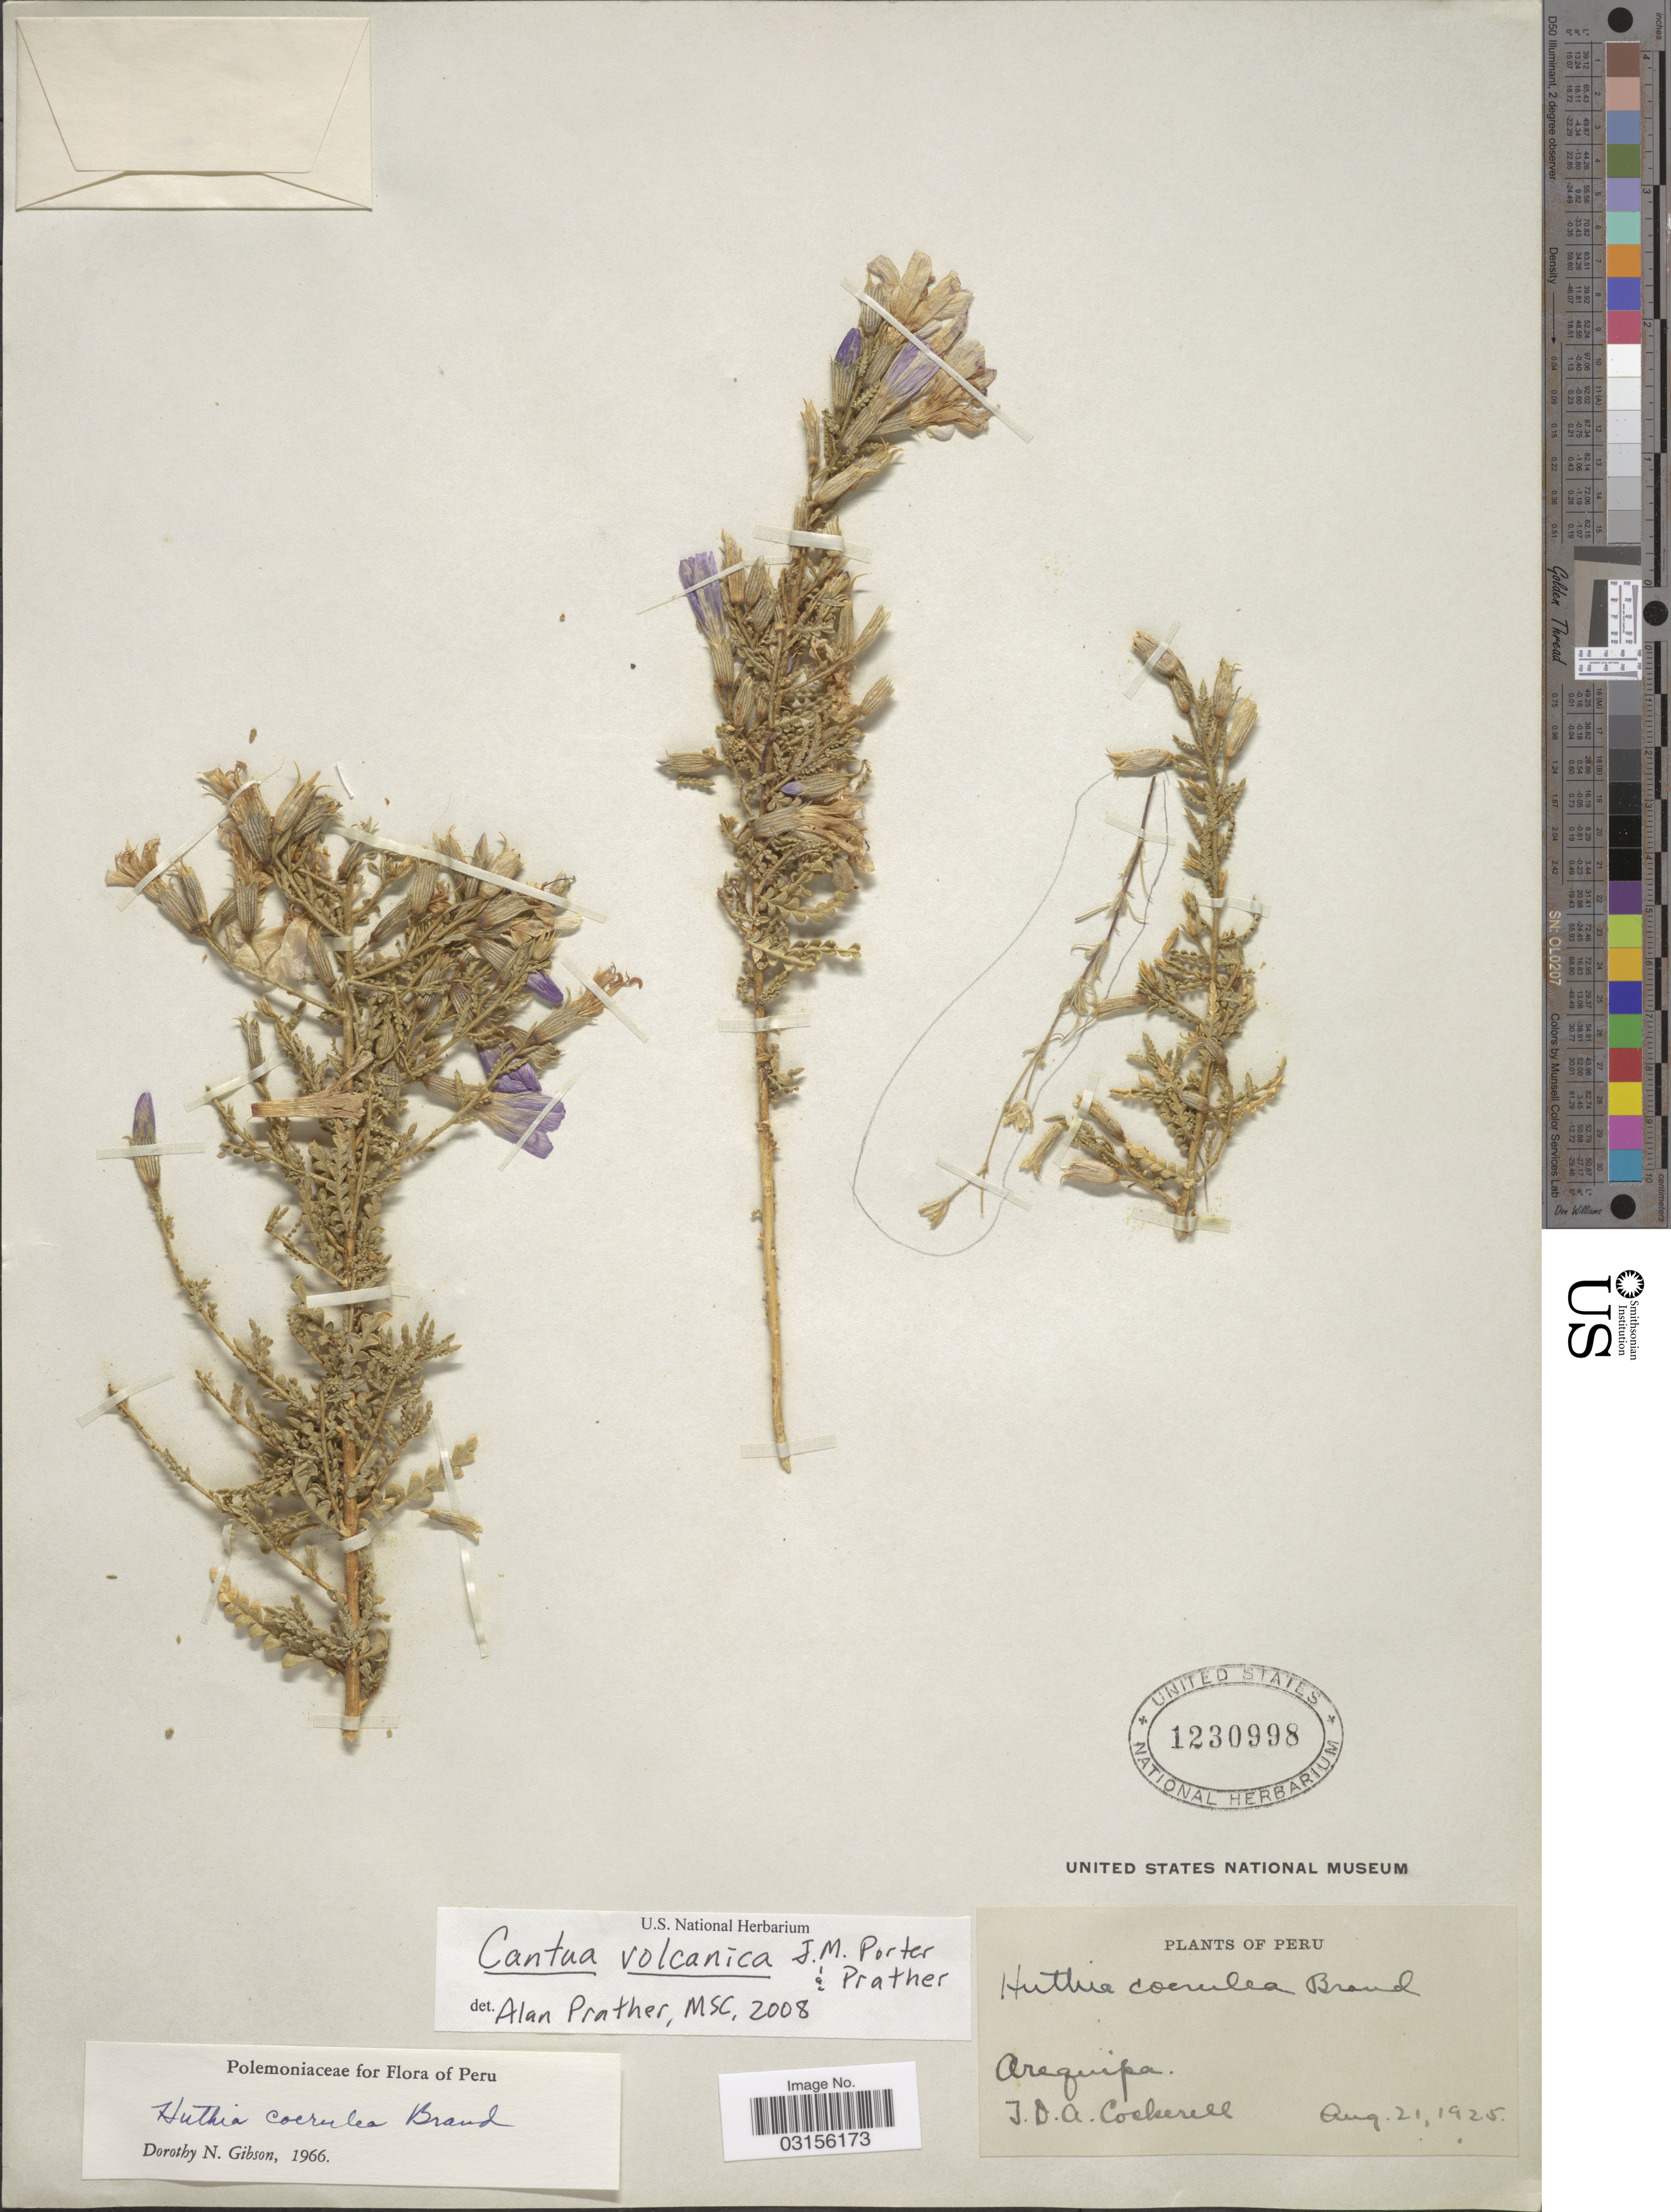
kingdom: Plantae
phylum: Tracheophyta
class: Magnoliopsida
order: Ericales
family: Polemoniaceae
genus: Cantua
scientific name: Cantua volcanica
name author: J.M. Porter & Prather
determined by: Prather, Alan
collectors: T. Cockerell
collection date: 1925-08-21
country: Peru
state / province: Arequipa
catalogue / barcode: US 1230998